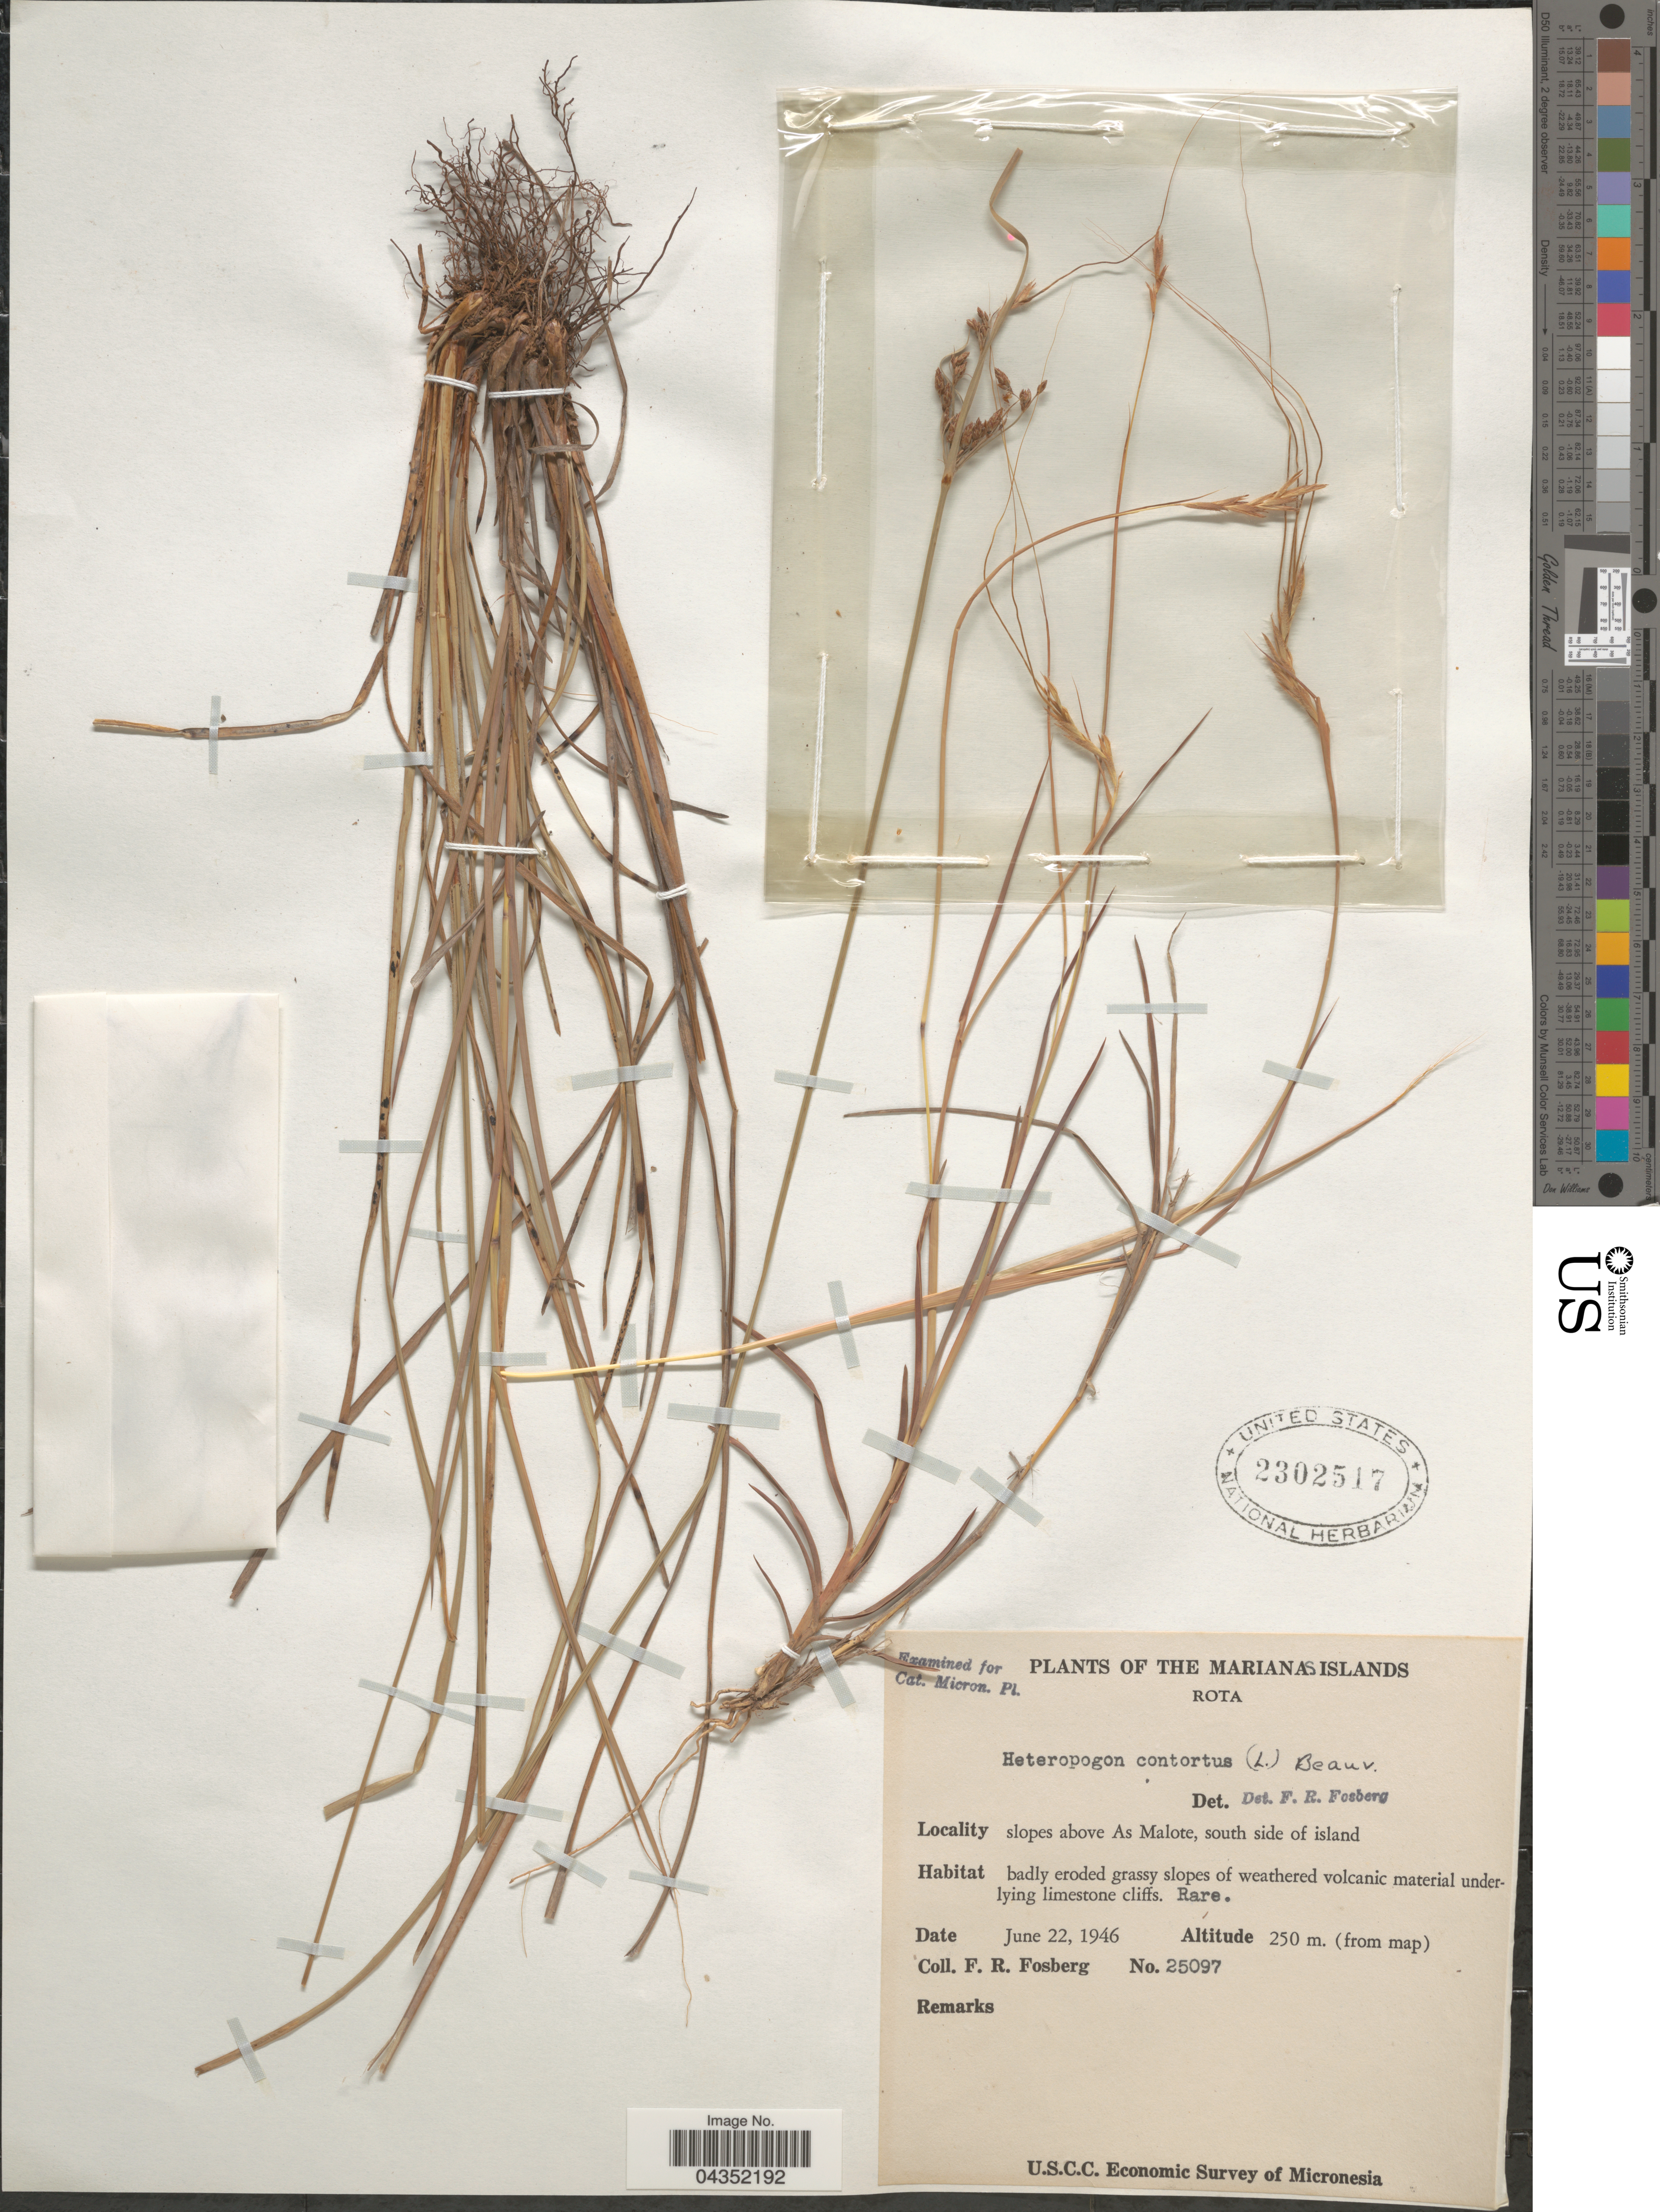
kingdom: Plantae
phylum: Tracheophyta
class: Liliopsida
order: Poales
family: Poaceae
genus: Heteropogon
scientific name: Heteropogon contortus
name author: (L.) P. Beauv. ex Roem. & Schult.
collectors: F. R. Fosberg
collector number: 25097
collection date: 1946-06-22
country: Northern Mariana Islands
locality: The Marianas Islands. Rota. Slopes above As Malote, south side of island. U.S.C.C. Economic Survey of Micronesia.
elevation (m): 250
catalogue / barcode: US 2302517